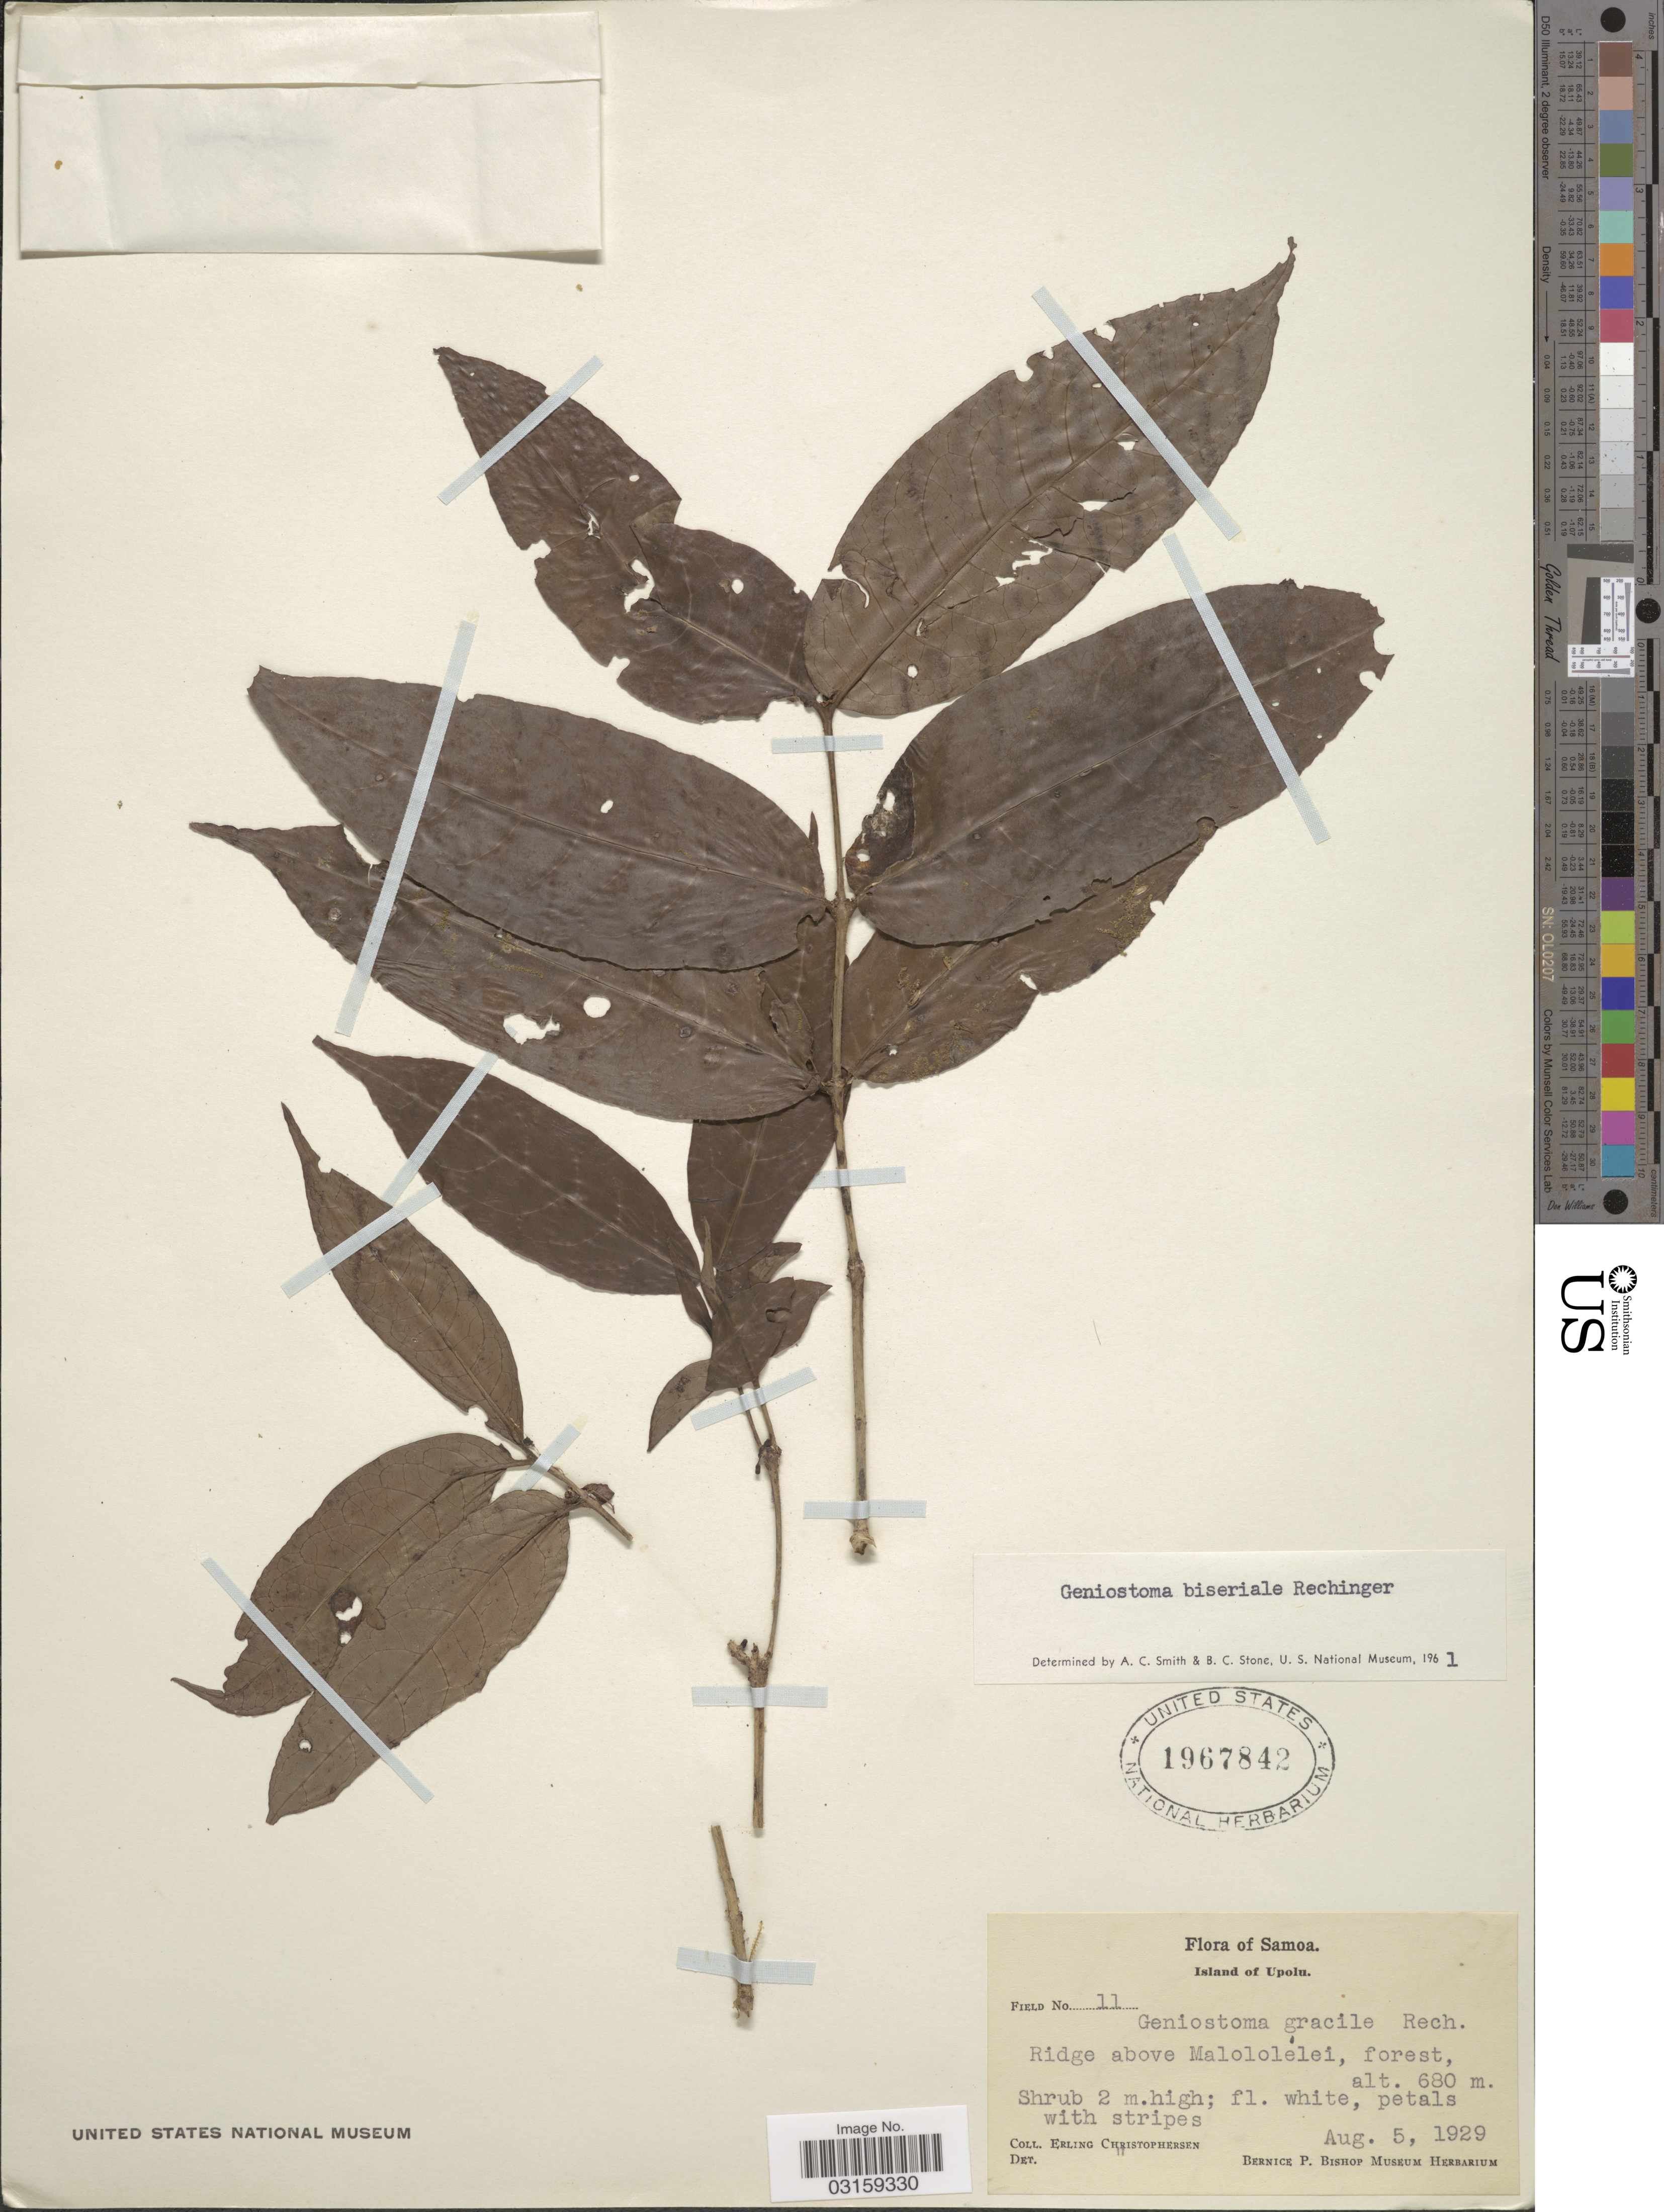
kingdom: Plantae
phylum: Tracheophyta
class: Magnoliopsida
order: Gentianales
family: Loganiaceae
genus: Geniostoma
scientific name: Geniostoma biseriale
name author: Rech.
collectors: E. Christophersen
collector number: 11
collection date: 1929-08-05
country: Samoa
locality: Samoa. Island of Upolu. Ridge above Malololelei, forest.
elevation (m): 680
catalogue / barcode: US 1967842